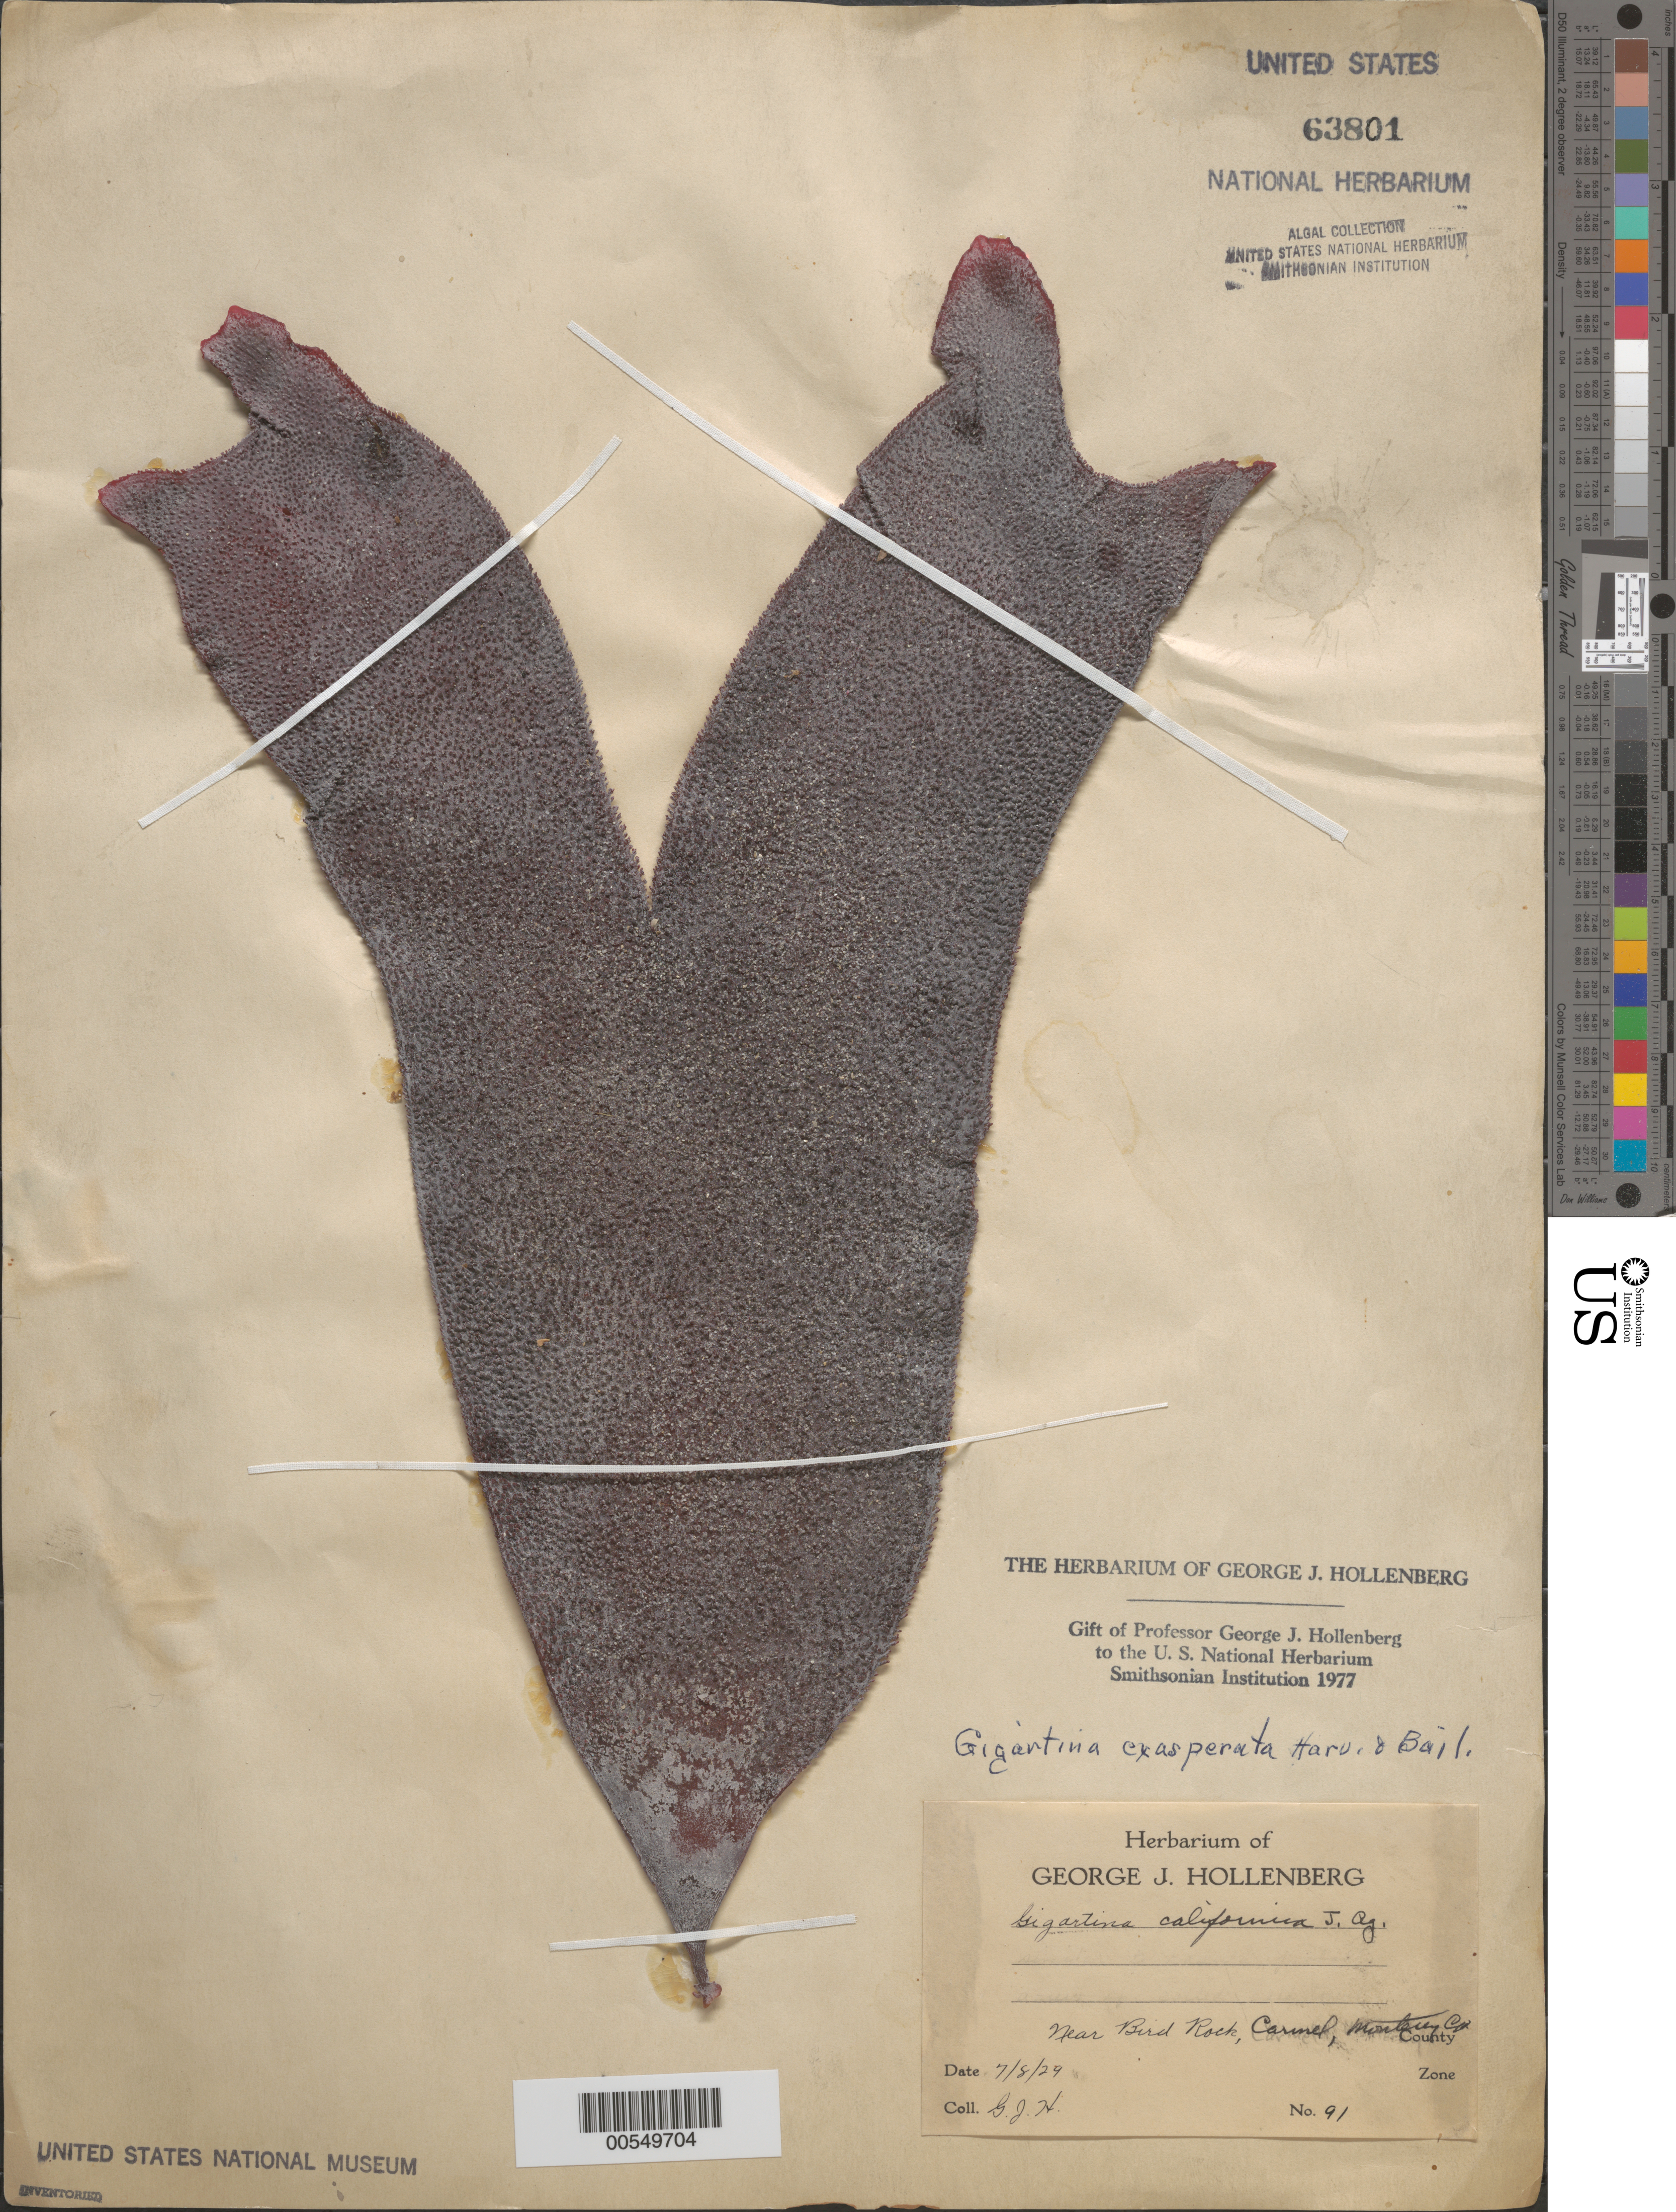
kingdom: Plantae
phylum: Rhodophyta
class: Florideophyceae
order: Gigartinales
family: Gigartinaceae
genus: Chondracanthus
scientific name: Chondracanthus exasperatus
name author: (Harv. & J. Bailey) J.R. Hughey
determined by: Algae name updating Project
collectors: G. Hollenberg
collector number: GJH 91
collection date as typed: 08 Jul 1929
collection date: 1929-07-08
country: United States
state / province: California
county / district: Monterey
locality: Carmel, near Bird Rock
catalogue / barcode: US 63801